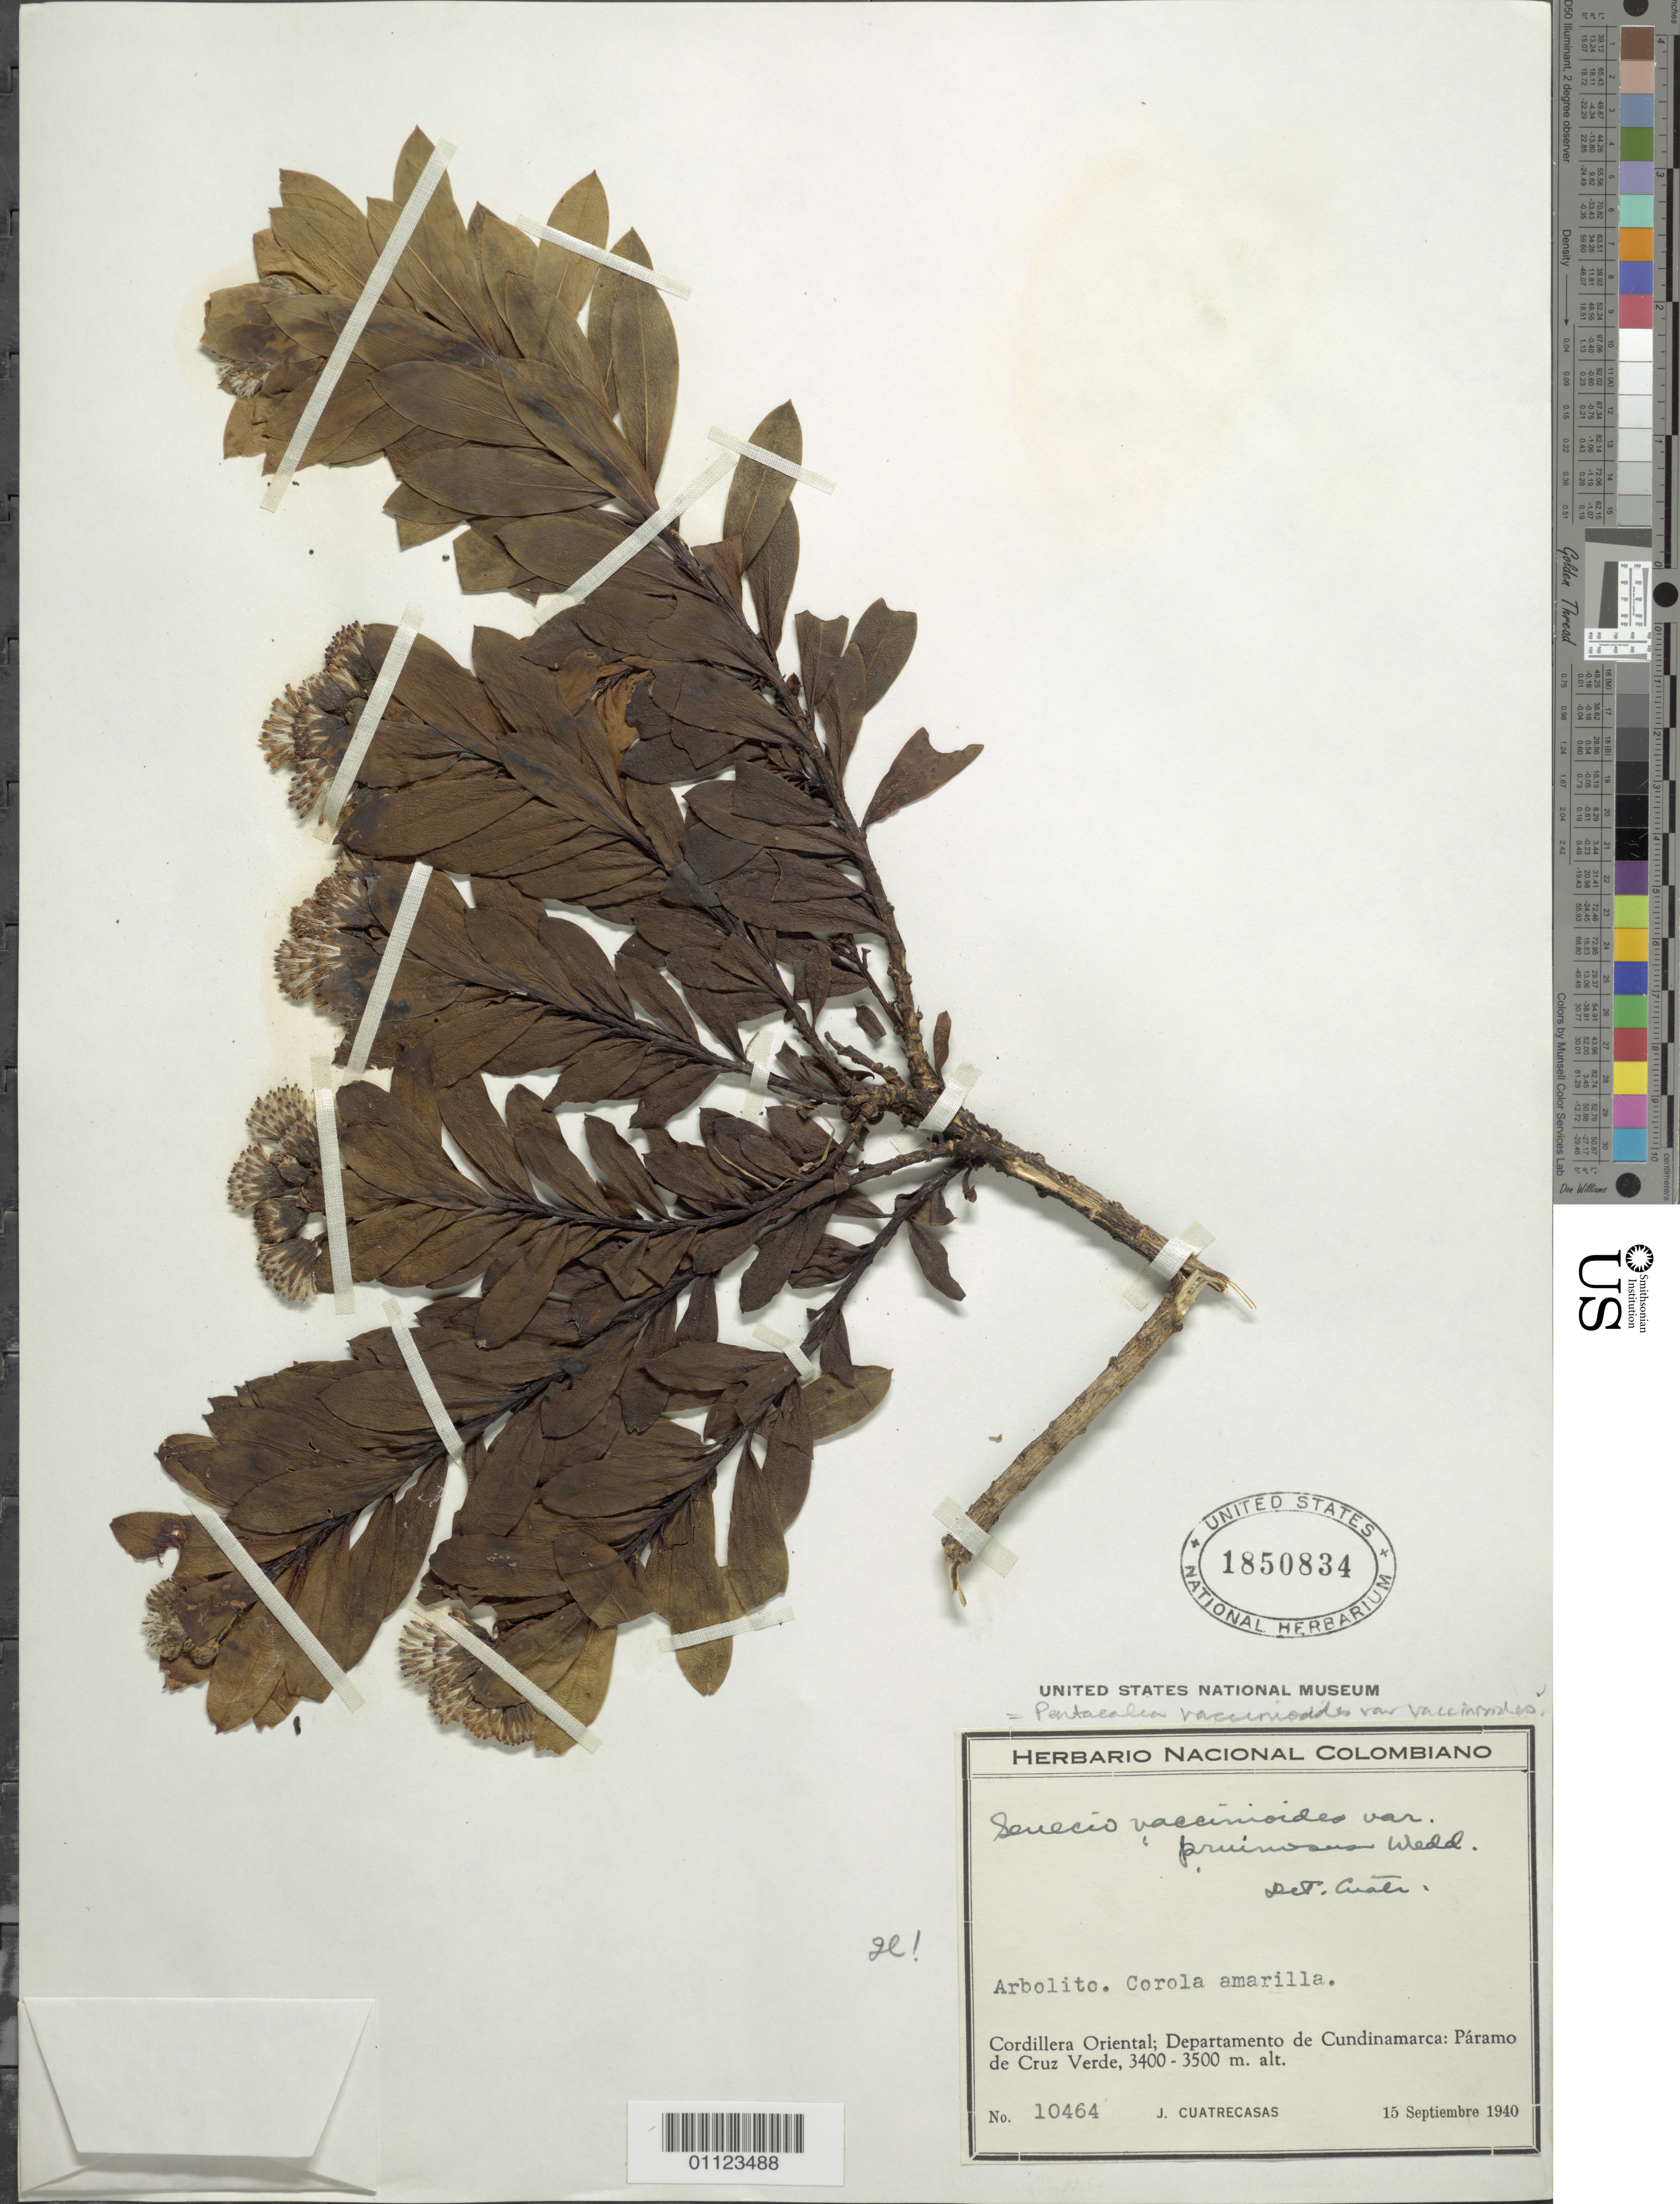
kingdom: Plantae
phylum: Tracheophyta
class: Magnoliopsida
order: Asterales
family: Asteraceae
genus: Pentacalia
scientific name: Pentacalia vaccinioides var. pruinosus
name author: Wedd.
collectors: J. Cuatrecasas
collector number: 10464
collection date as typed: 15 Sep 1940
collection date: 1940-09-15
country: Colombia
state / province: Cundinamarca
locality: Cordillera Oriental, Paramo de Cruz Verde.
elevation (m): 3400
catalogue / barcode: US 1850834